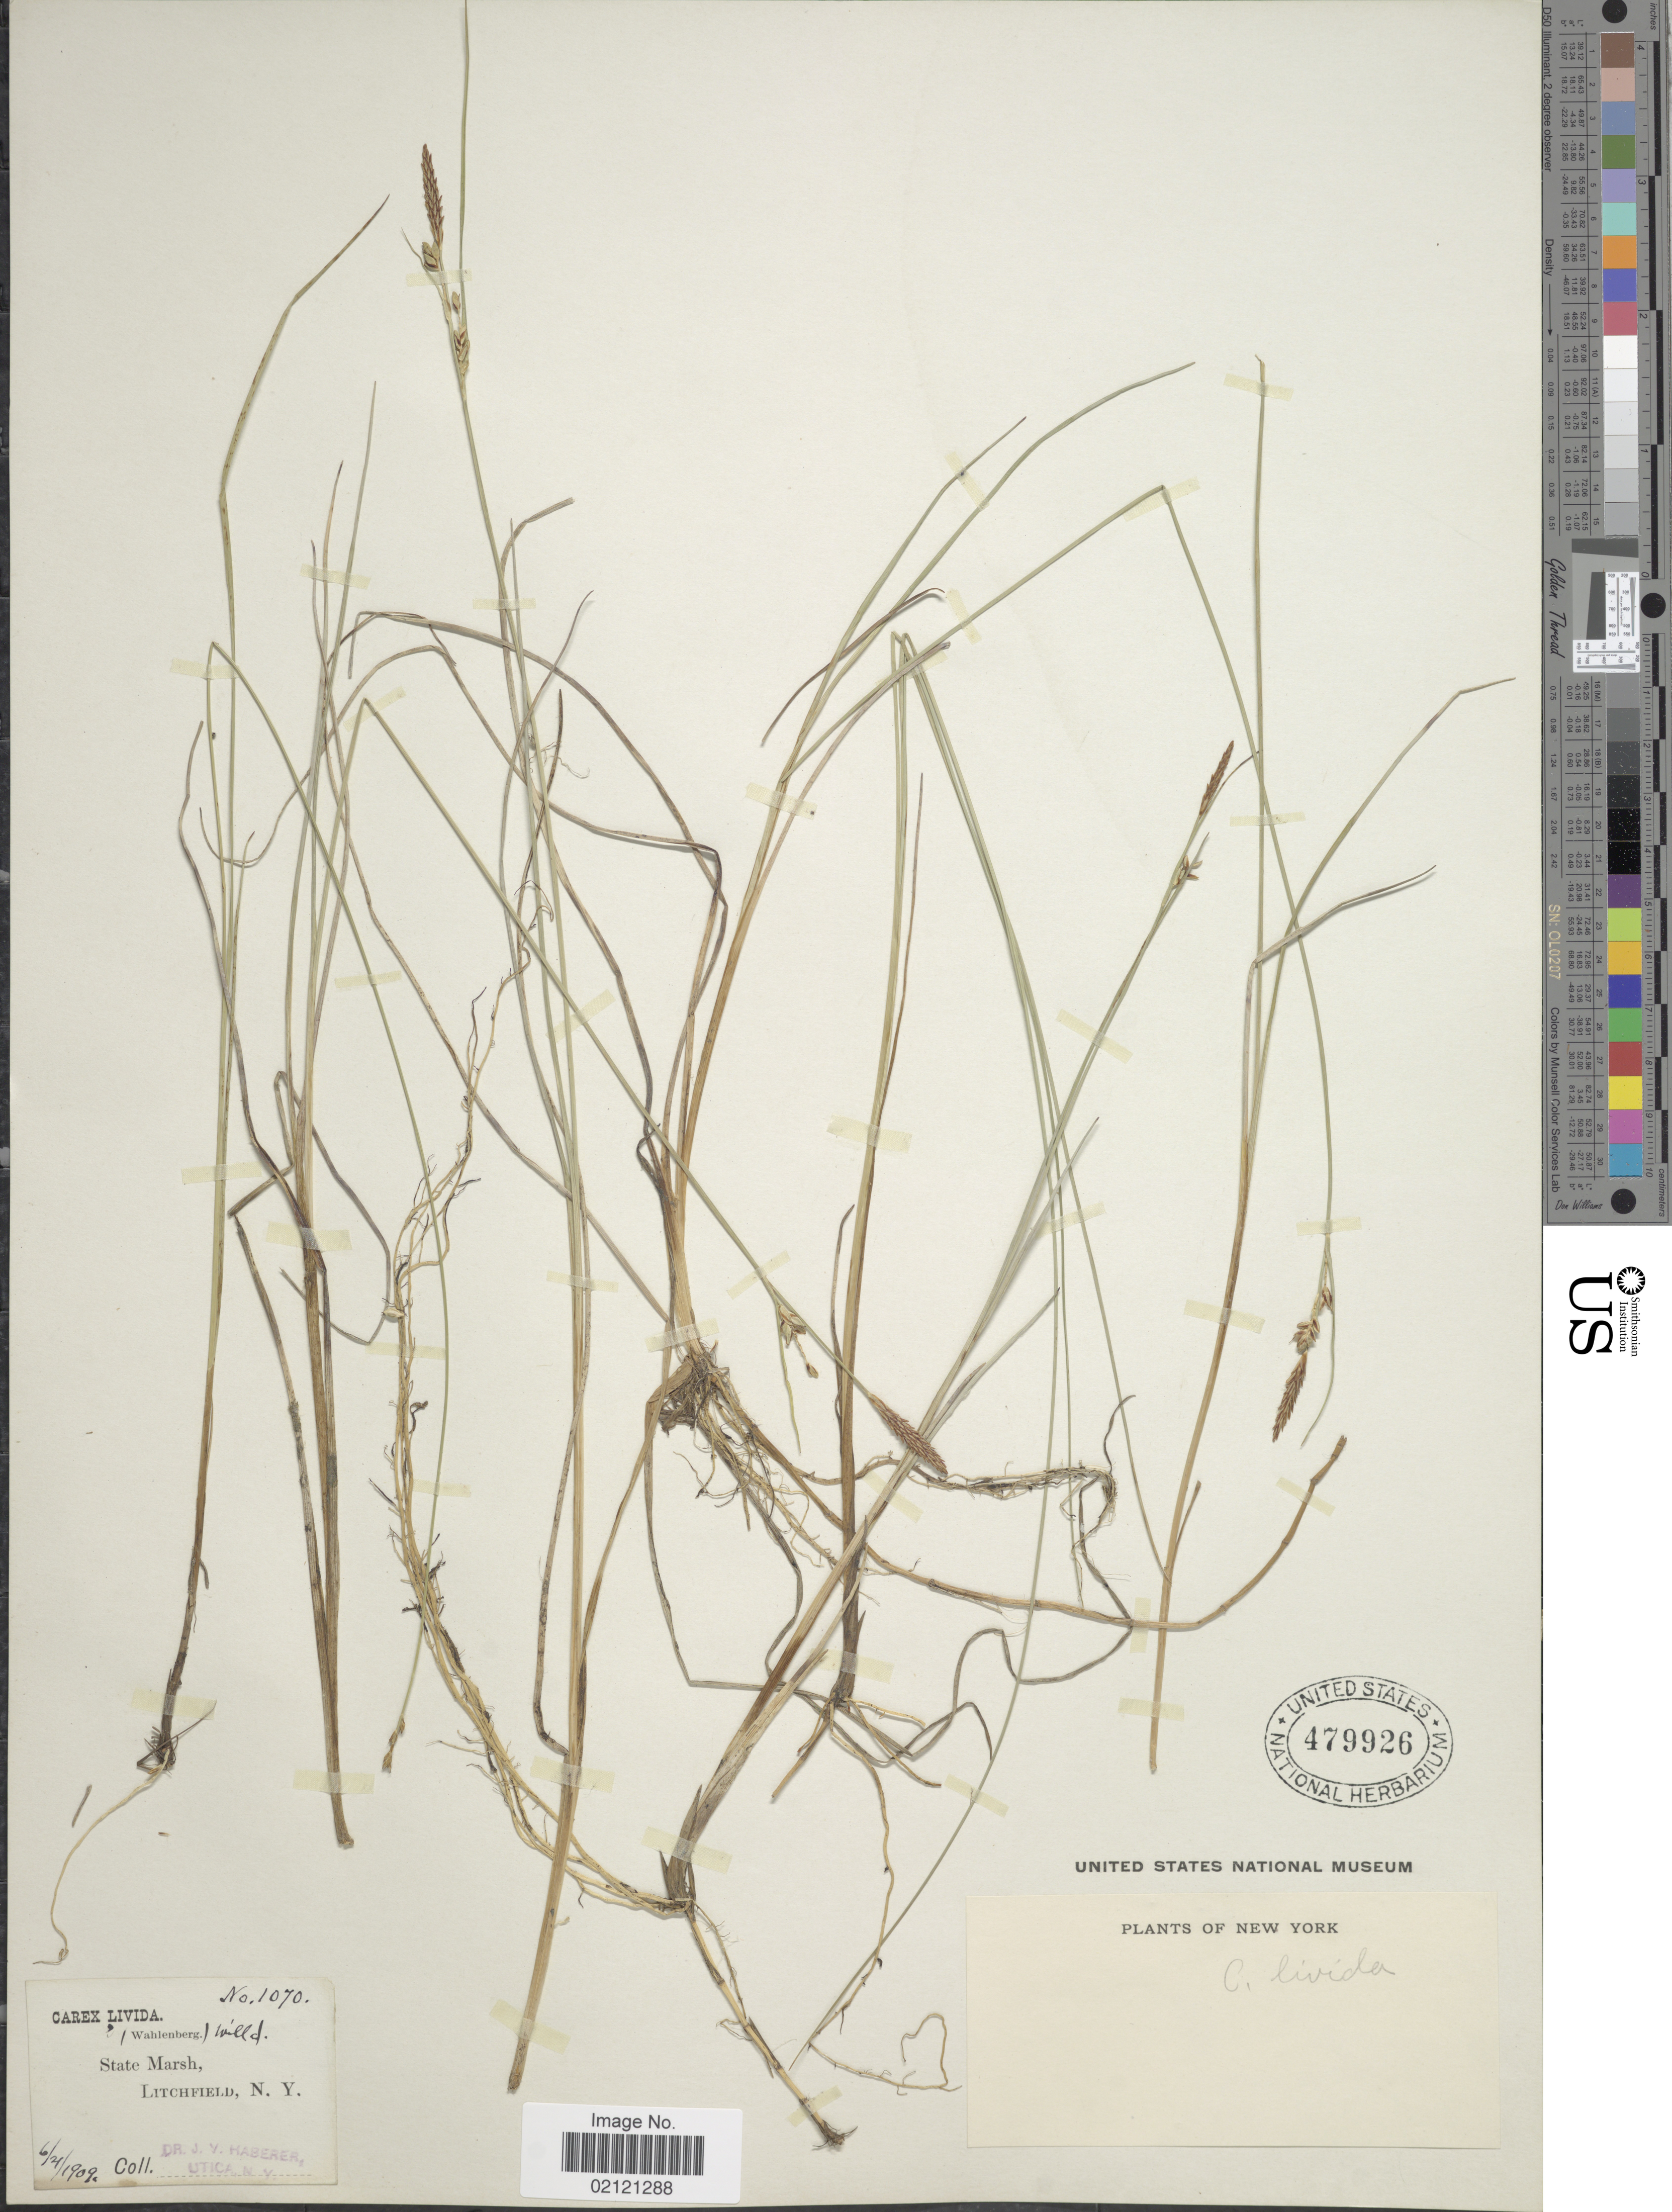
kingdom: Plantae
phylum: Tracheophyta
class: Liliopsida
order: Poales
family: Cyperaceae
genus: Carex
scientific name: Carex livida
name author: (Wahlenb.) Willd.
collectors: J. V. Haberer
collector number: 1070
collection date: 1909-06-21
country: United States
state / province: New York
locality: State Marsh, Litchfield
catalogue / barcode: US 479926